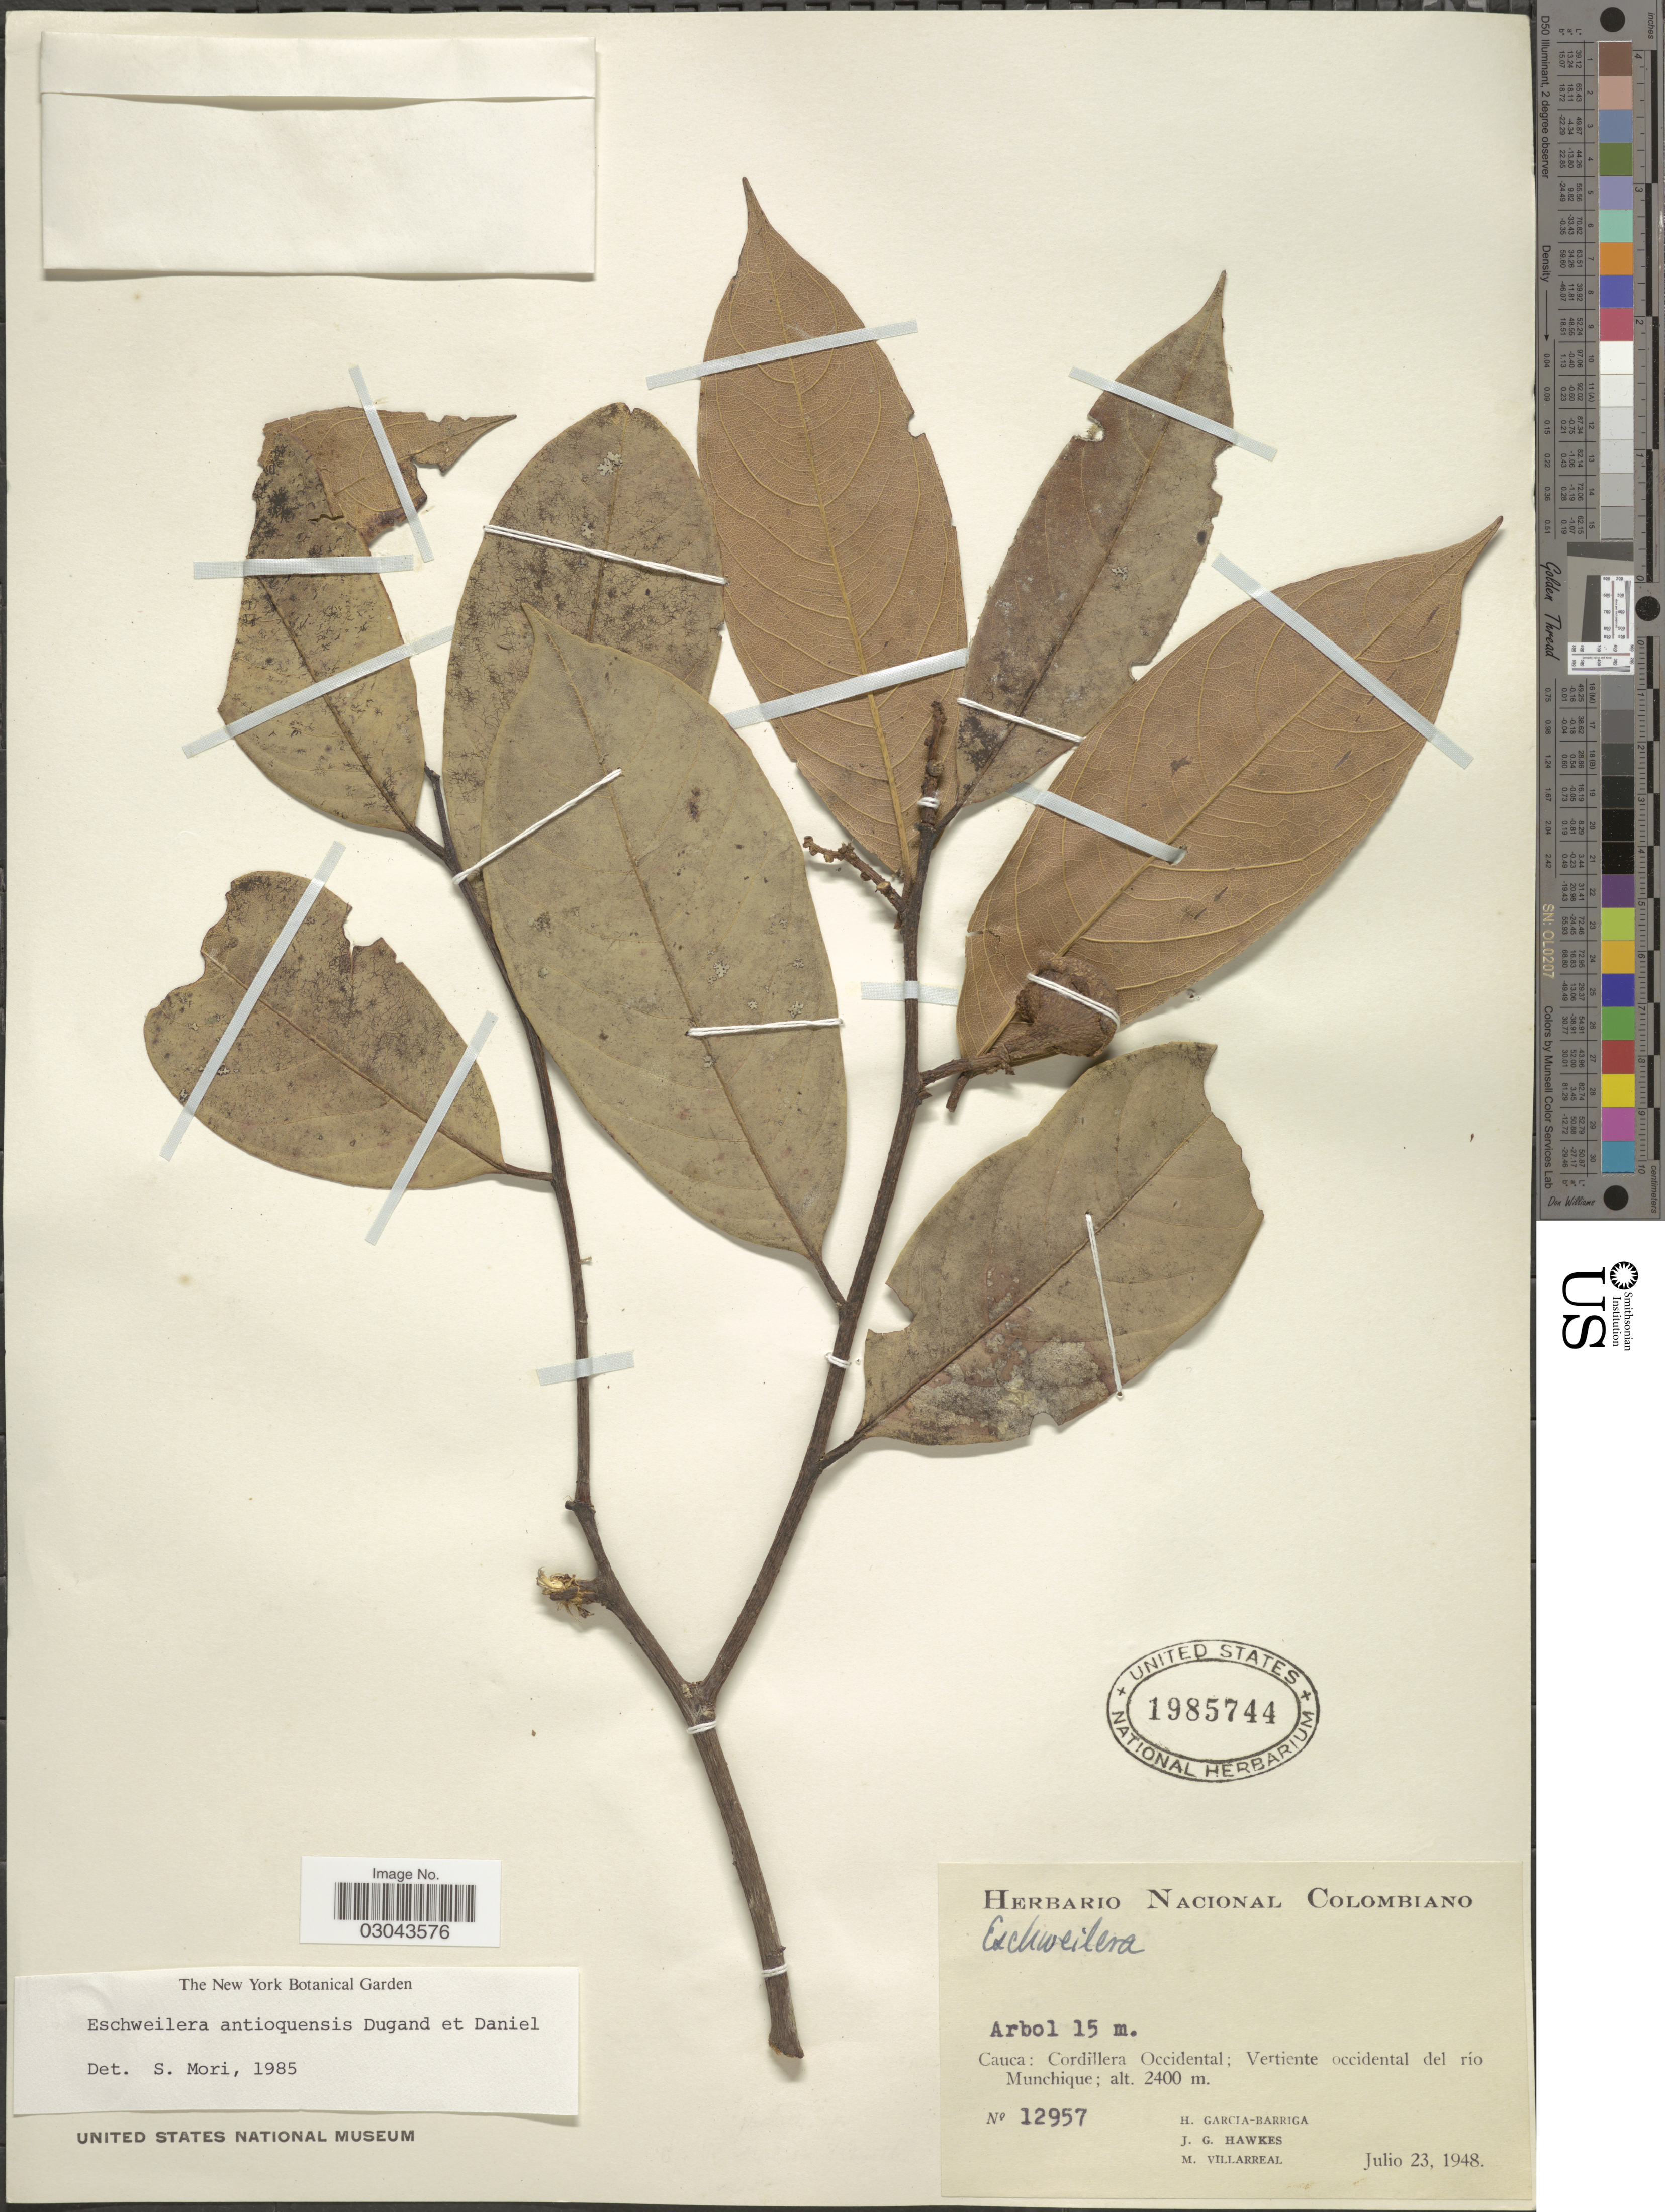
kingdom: Plantae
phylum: Tracheophyta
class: Magnoliopsida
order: Ericales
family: Lecythidaceae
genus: Eschweilera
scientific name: Eschweilera antioquensis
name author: Dugand G. & Daniel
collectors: H. García Barriga, J. Hawkes & M. Villarreal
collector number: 12957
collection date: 1948-07-23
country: Colombia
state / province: Cauca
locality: Cordillera Occidental; Vertiente occidental del río Munchique.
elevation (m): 2400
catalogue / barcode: US 1985744